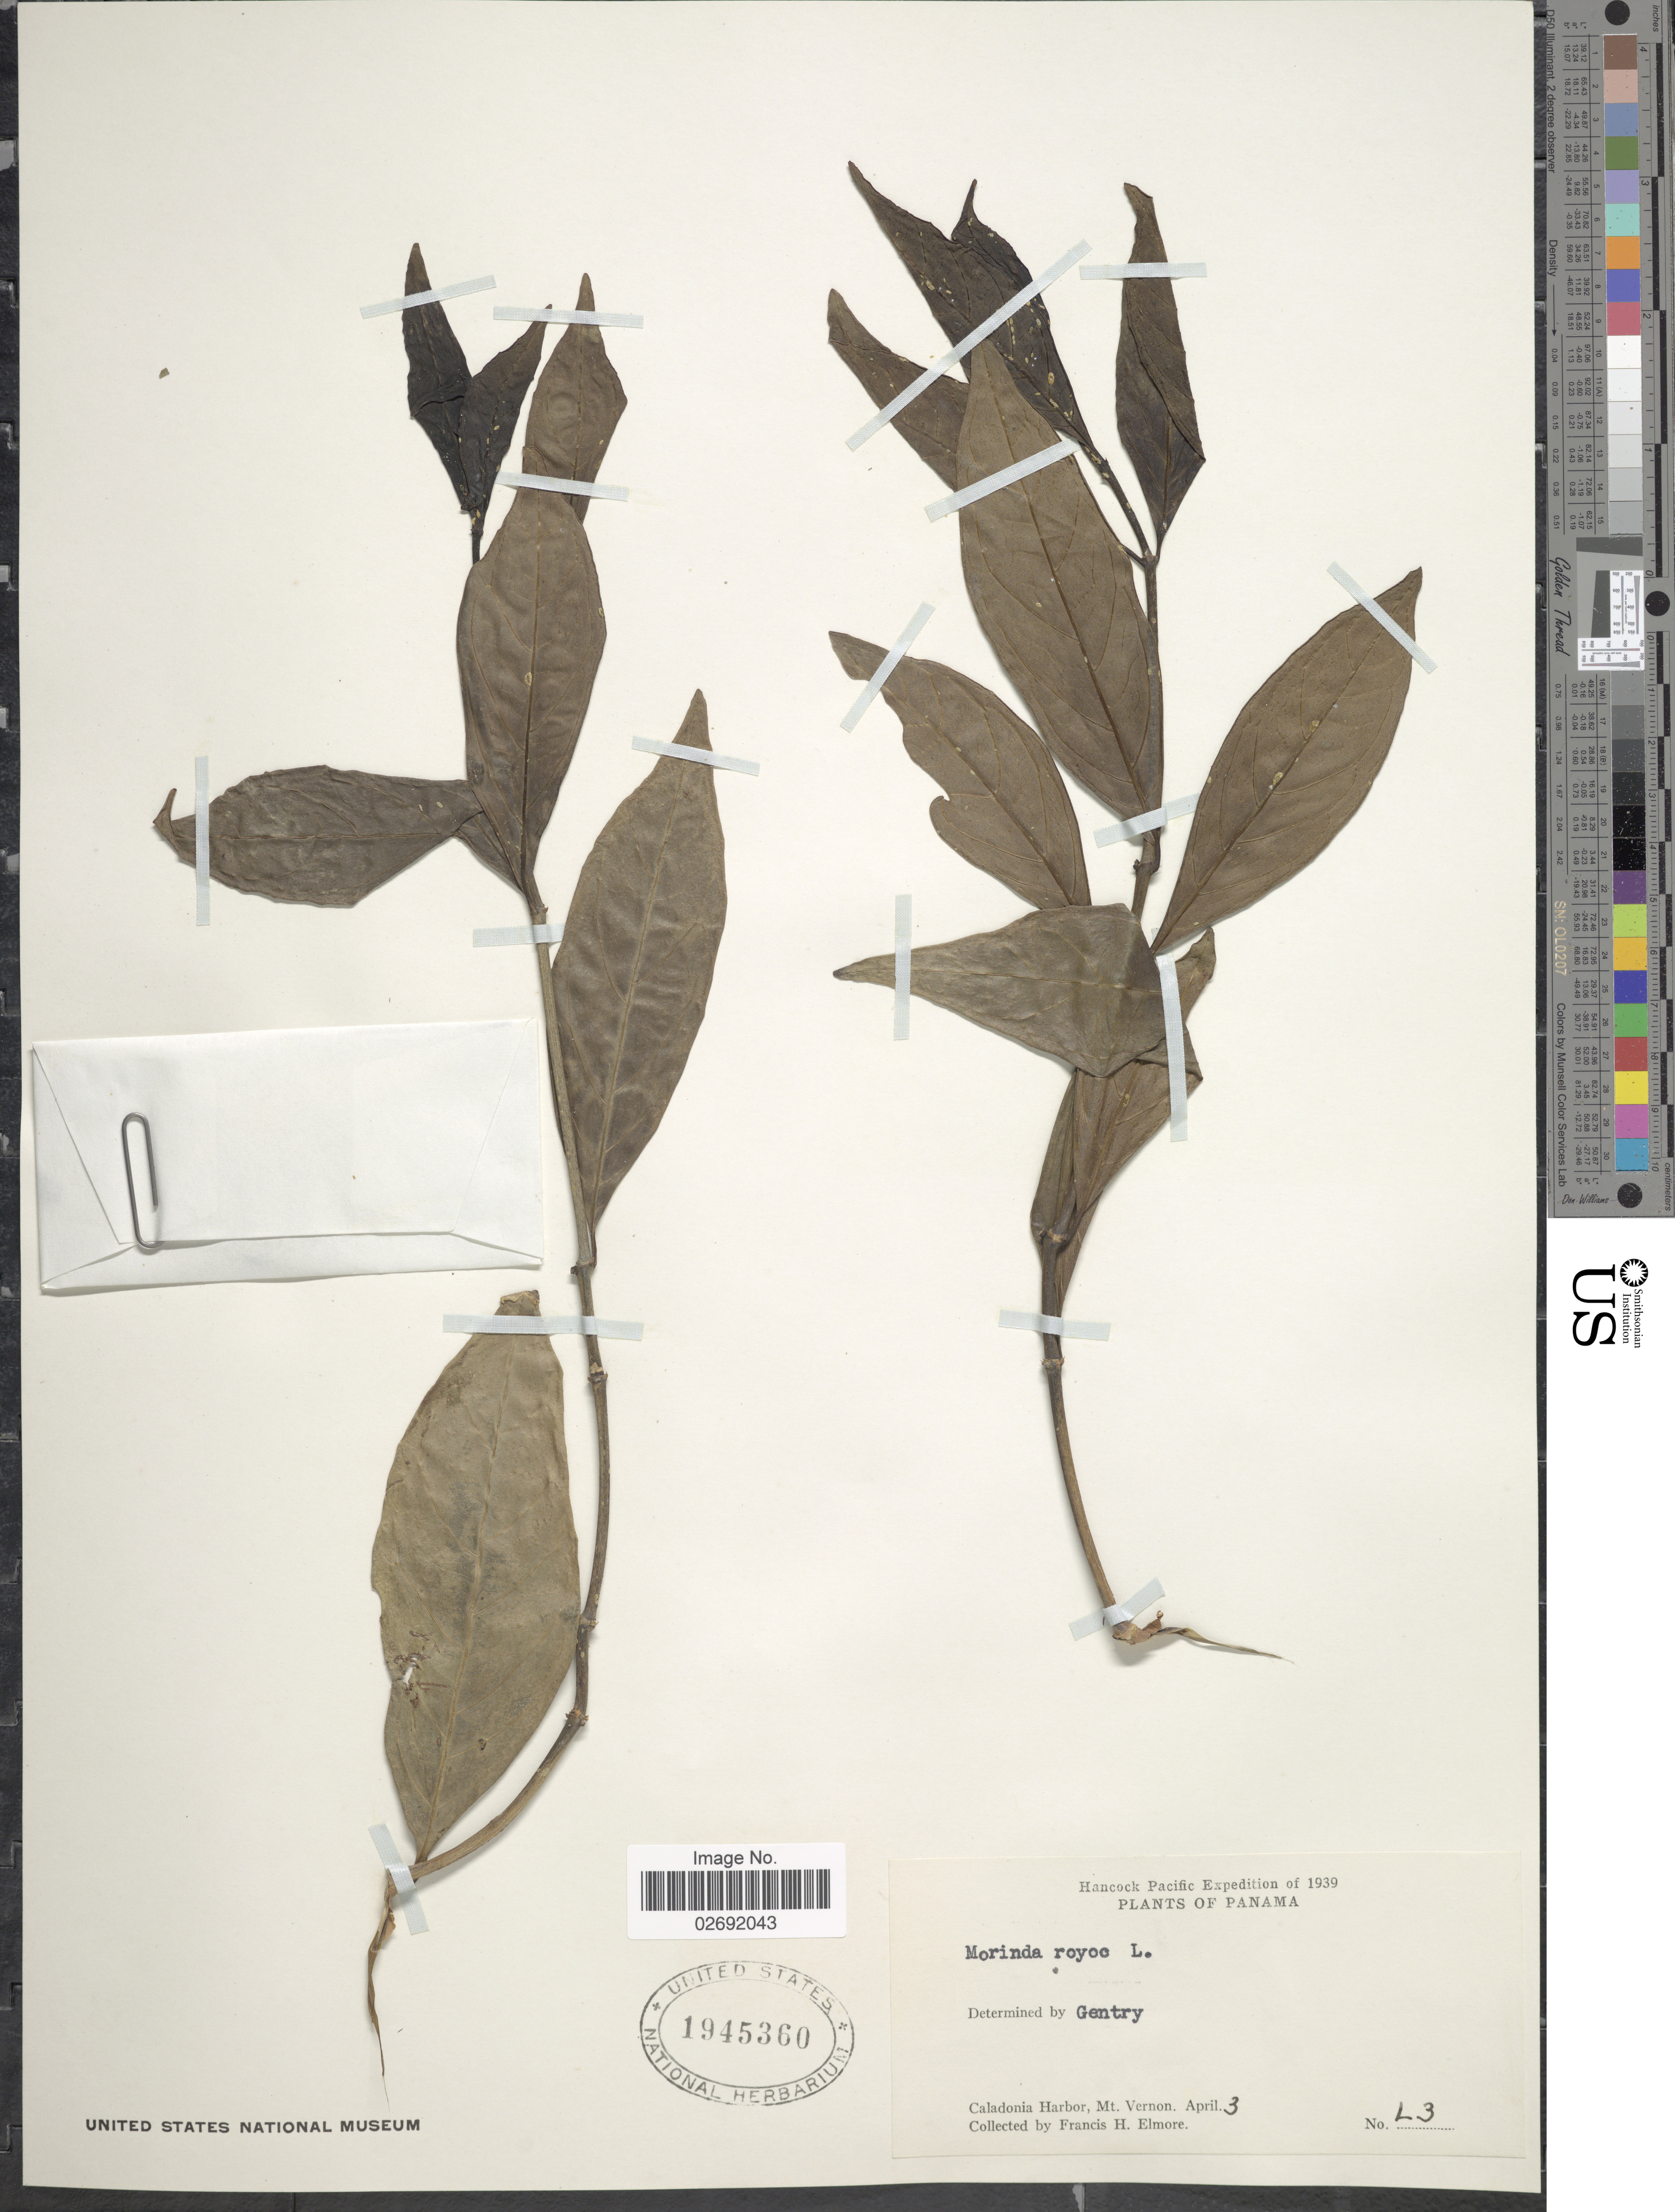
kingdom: Plantae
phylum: Tracheophyta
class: Magnoliopsida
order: Gentianales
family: Rubiaceae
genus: Morinda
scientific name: Morinda royoc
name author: L.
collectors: F. H. Elmore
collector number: L3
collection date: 1939-04-03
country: Panama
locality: Caladonia Harbor, Mt Vernon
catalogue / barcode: US 1945360